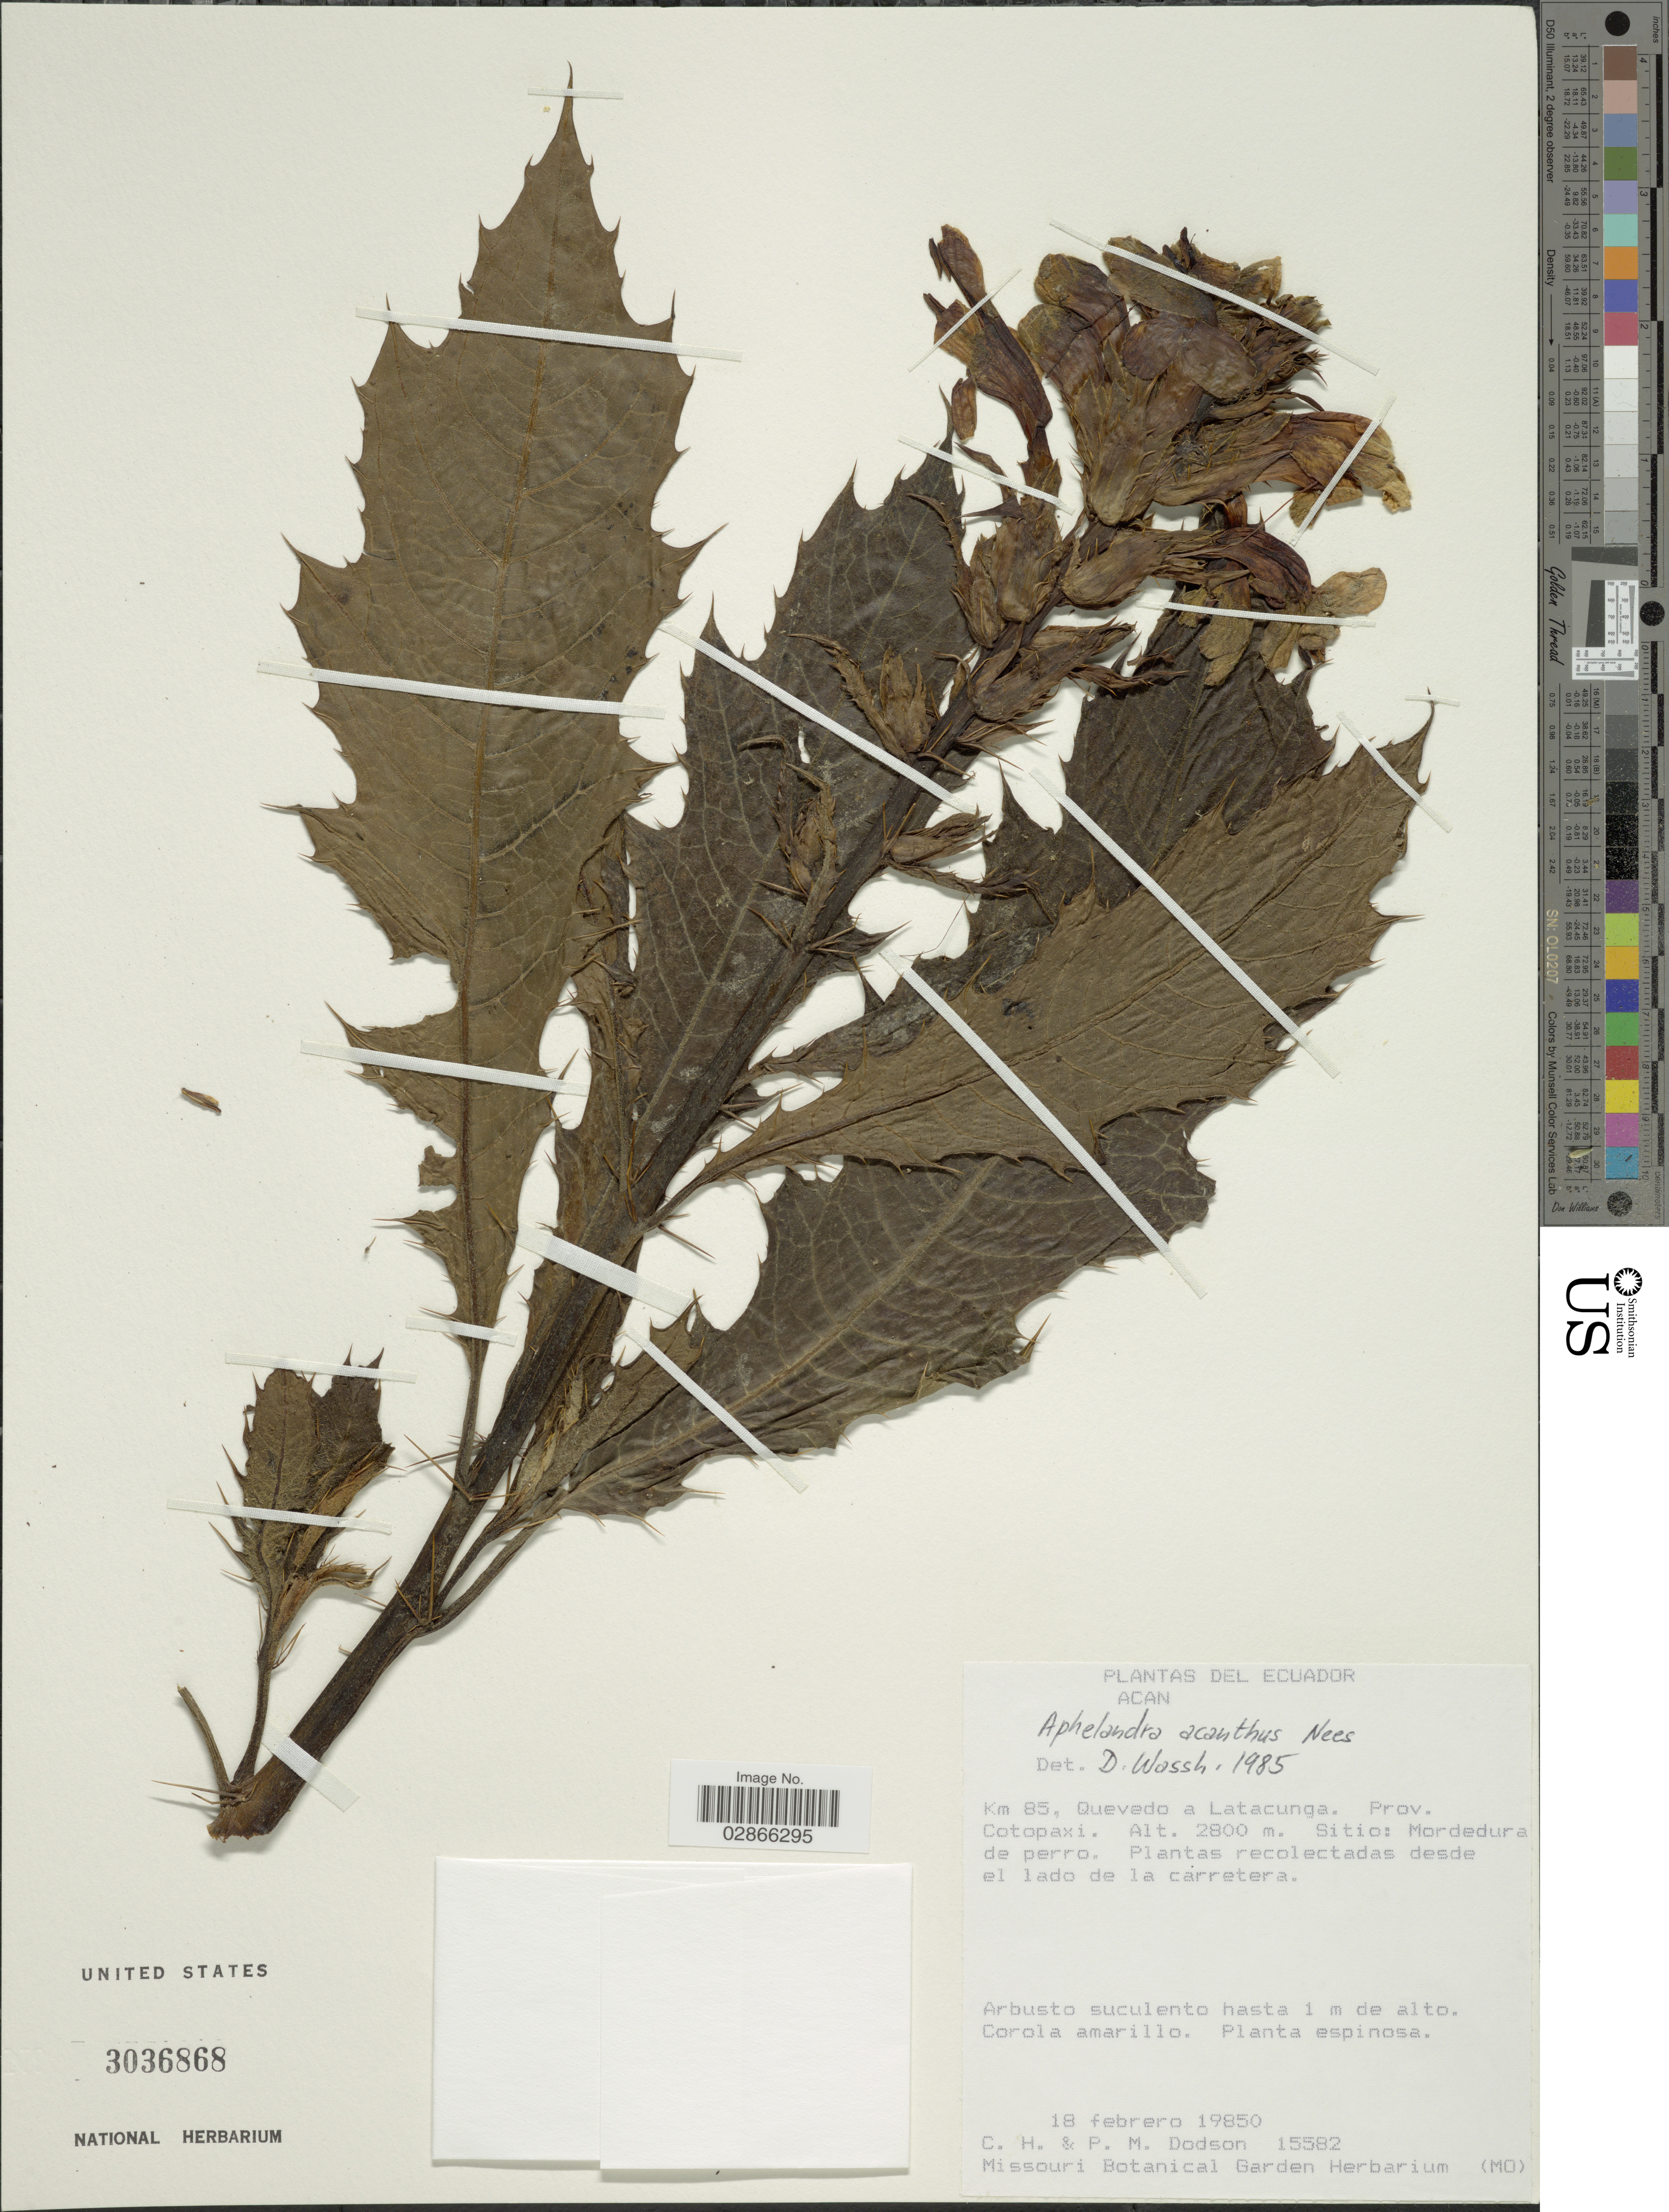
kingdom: Plantae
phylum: Tracheophyta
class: Magnoliopsida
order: Lamiales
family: Acanthaceae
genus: Aphelandra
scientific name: Aphelandra acanthus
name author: Nees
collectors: C. H. Dodson & P. M. Dodson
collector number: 15582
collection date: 1985-02-18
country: Ecuador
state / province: Cotopaxi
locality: Km 85, Quevedo a Latacunga. Sitio: Mordedura de perro.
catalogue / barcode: US 3036868